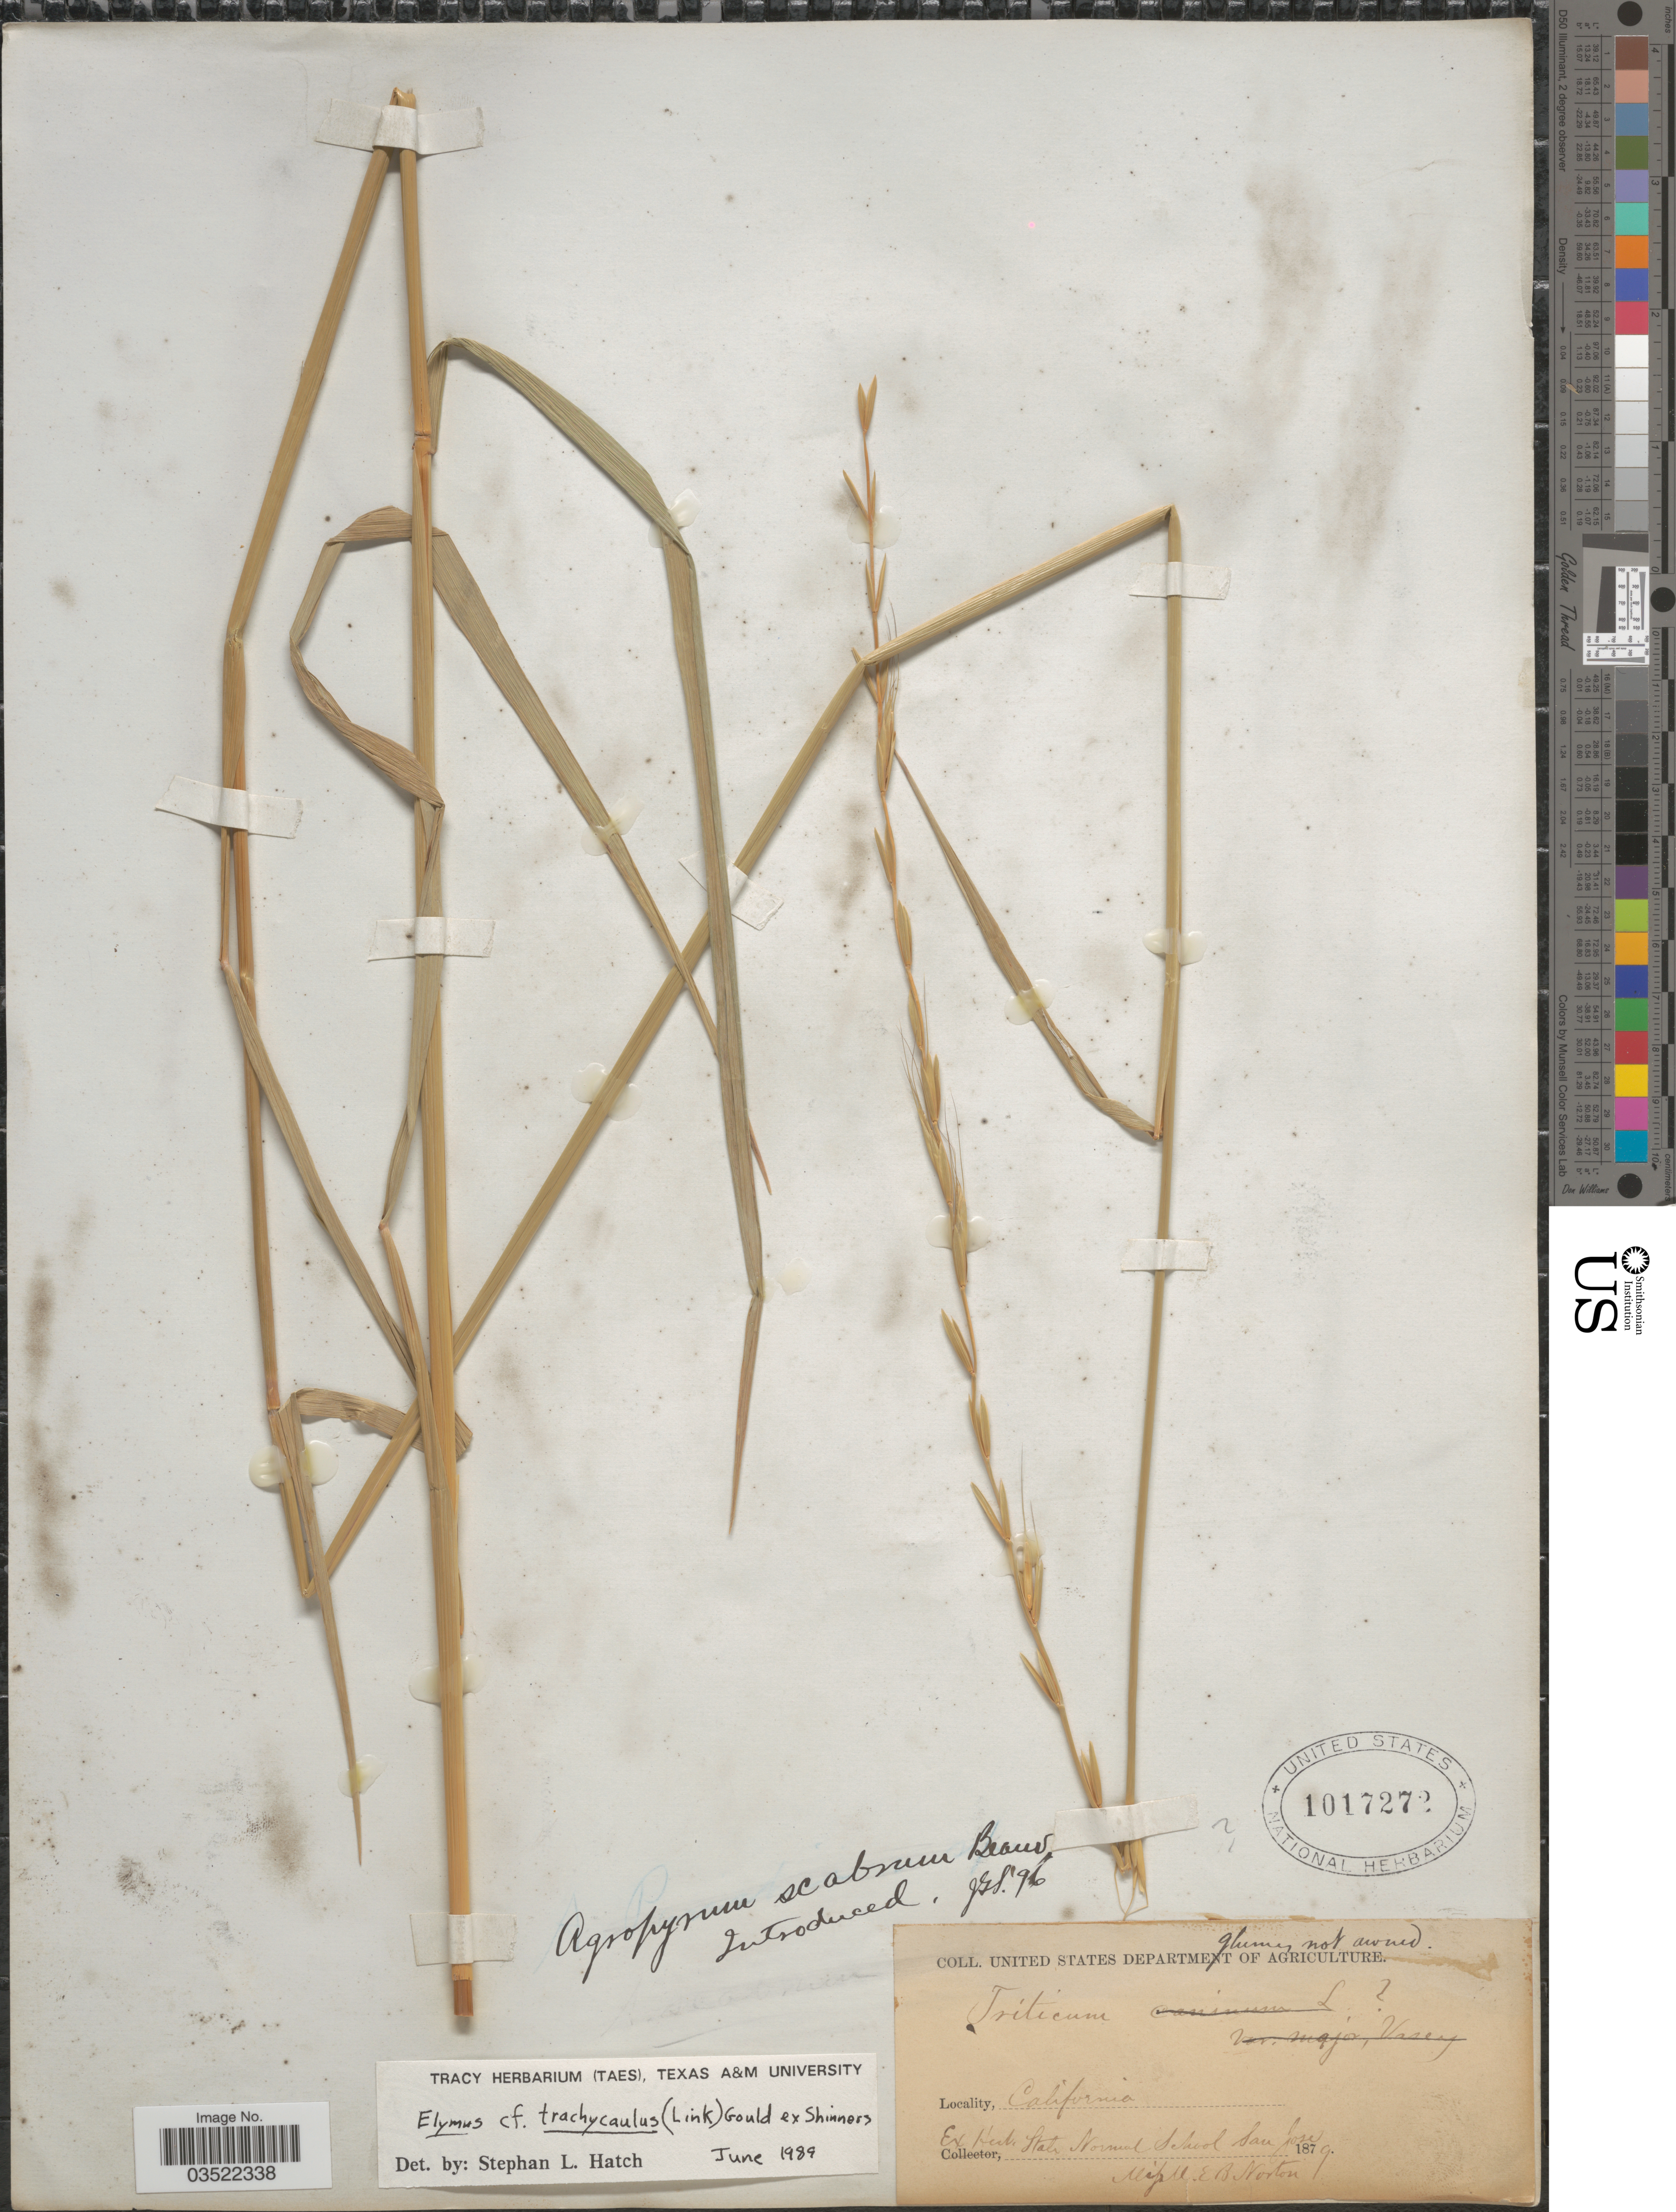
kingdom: Plantae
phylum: Tracheophyta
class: Liliopsida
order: Poales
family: Poaceae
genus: Elymus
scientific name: Elymus trachycaulus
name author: (Link) Gould ex Shinners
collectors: M. Norton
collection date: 1879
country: United States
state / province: California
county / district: Santa Clara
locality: Ex Herb State. Normal School San Jose.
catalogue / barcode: US 1017272